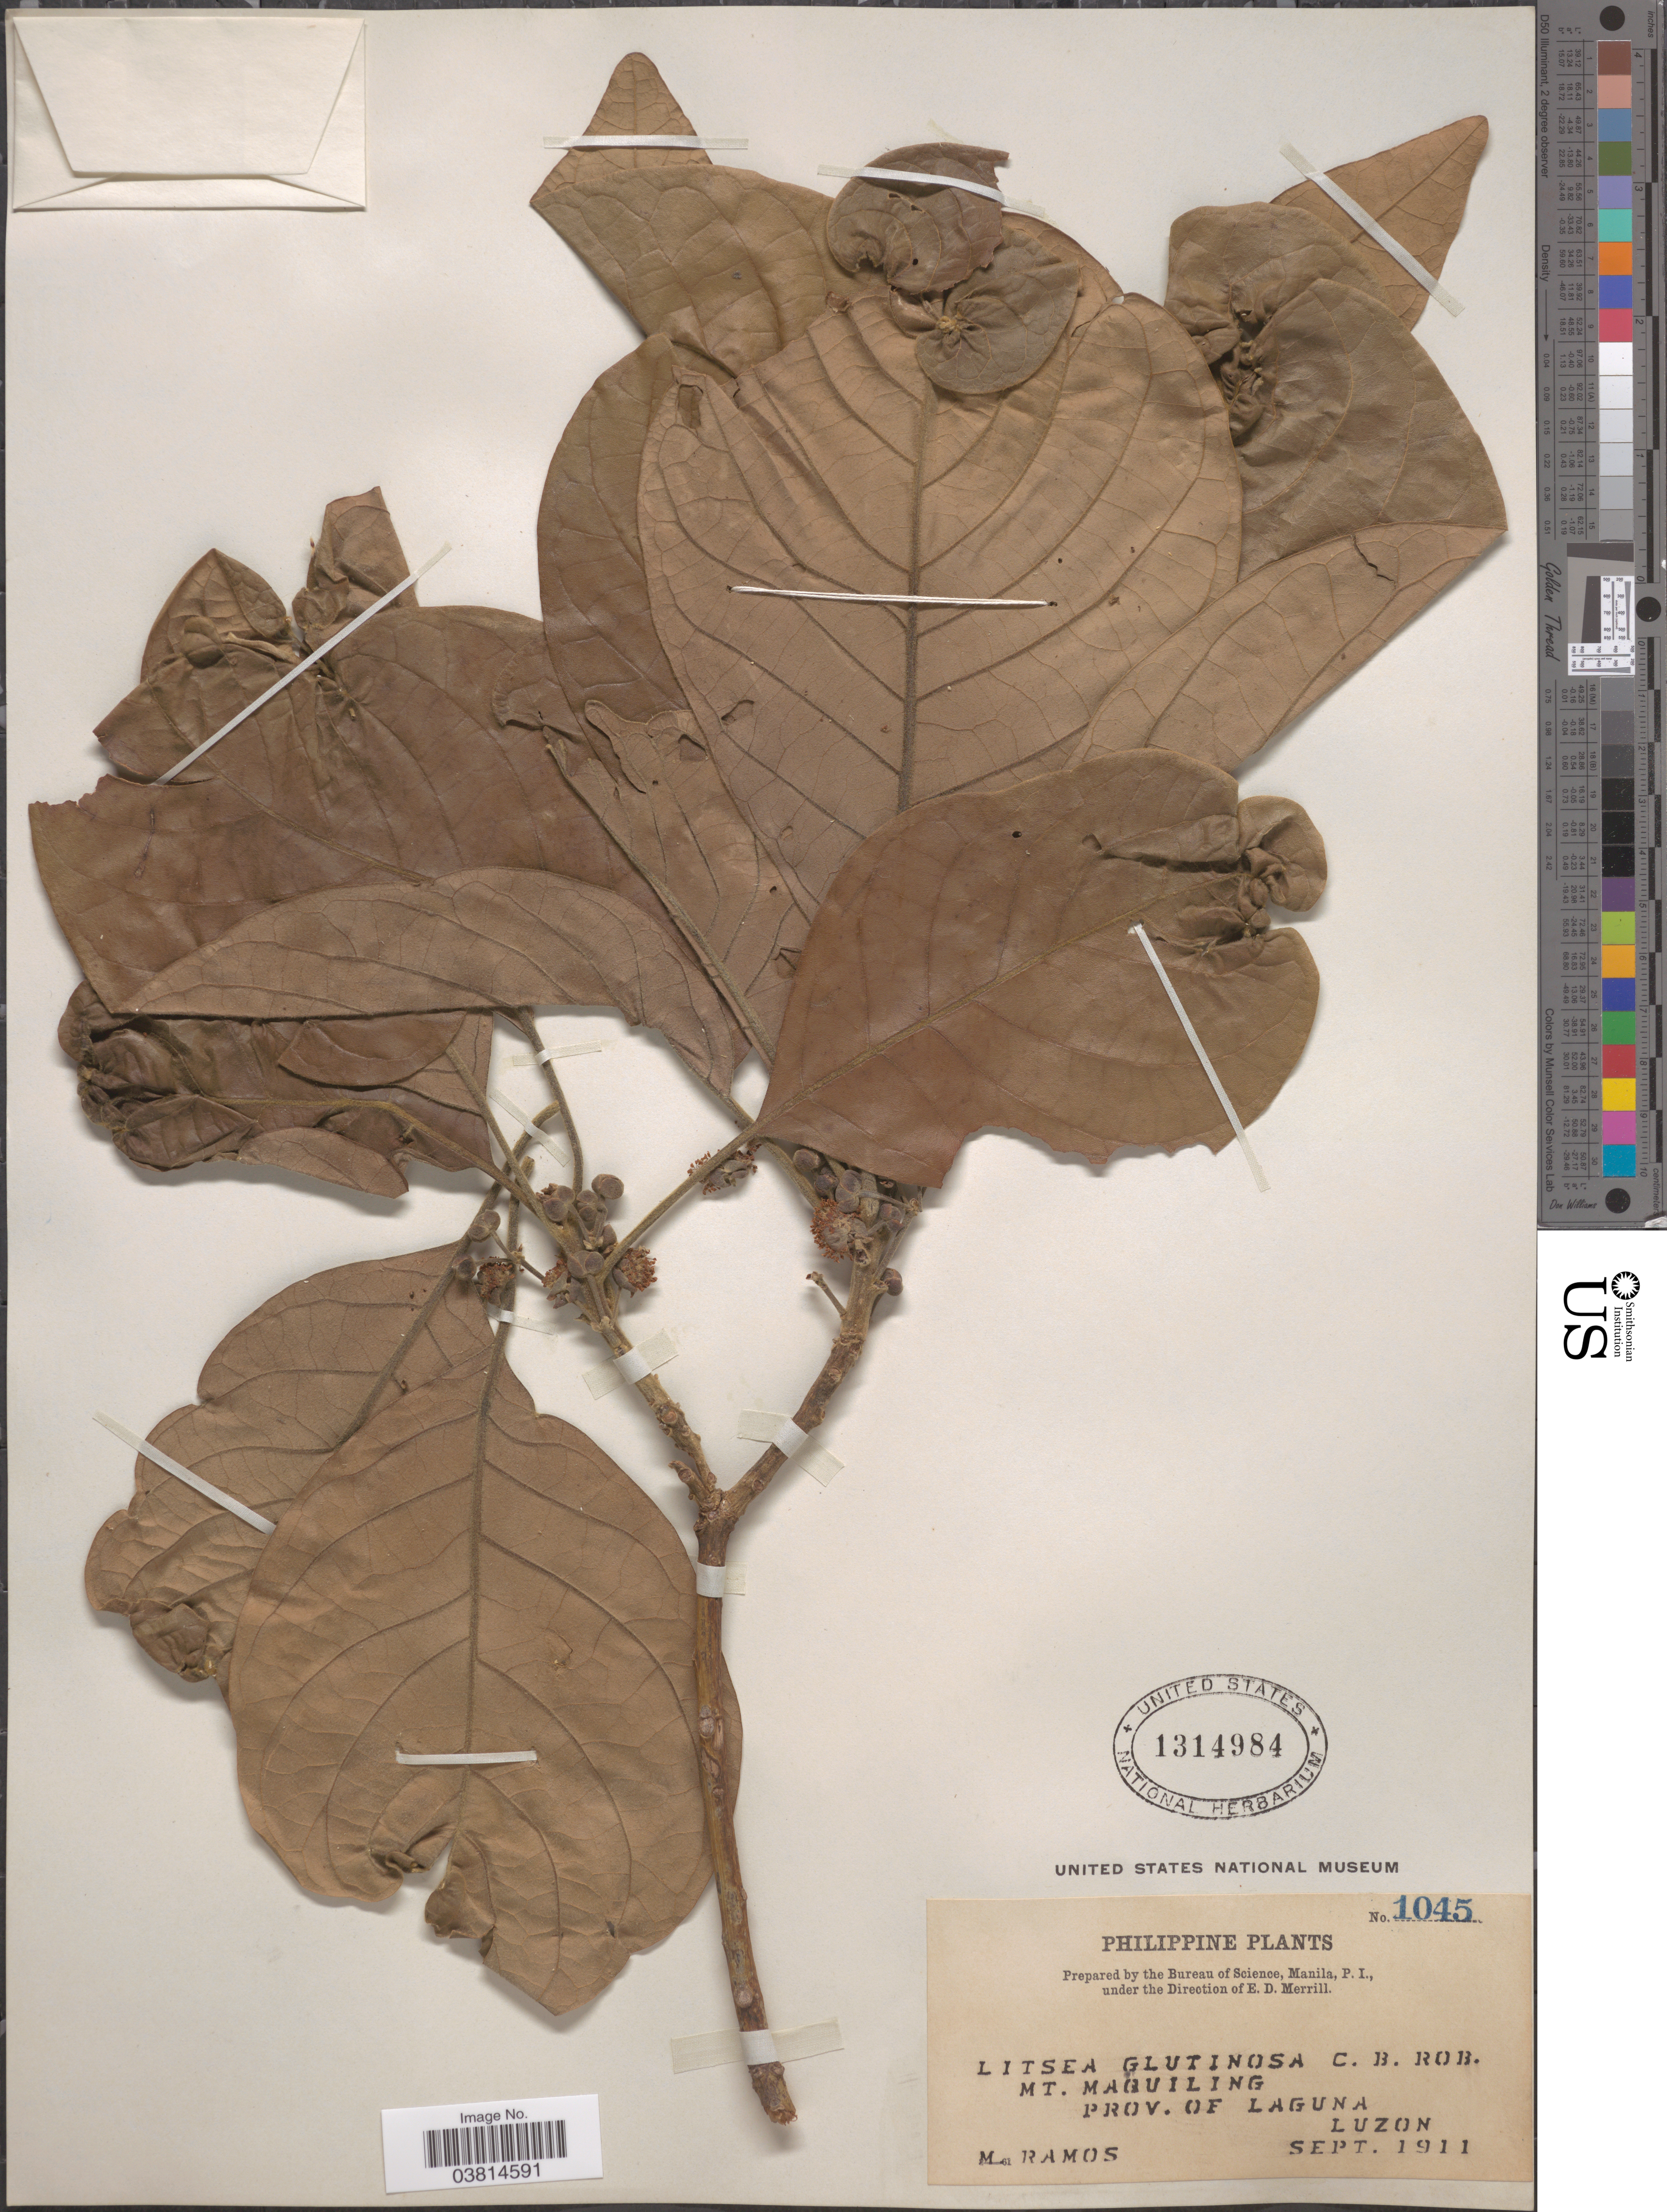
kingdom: Plantae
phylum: Tracheophyta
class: Magnoliopsida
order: Laurales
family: Lauraceae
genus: Litsea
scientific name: Litsea glutinosa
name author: (Lour.) C.B. Rob.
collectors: M. Ramos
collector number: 1045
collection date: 1911-09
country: Philippines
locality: Mt. Maquiling. Prov. of Laguna. Luzon.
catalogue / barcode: US 1314984